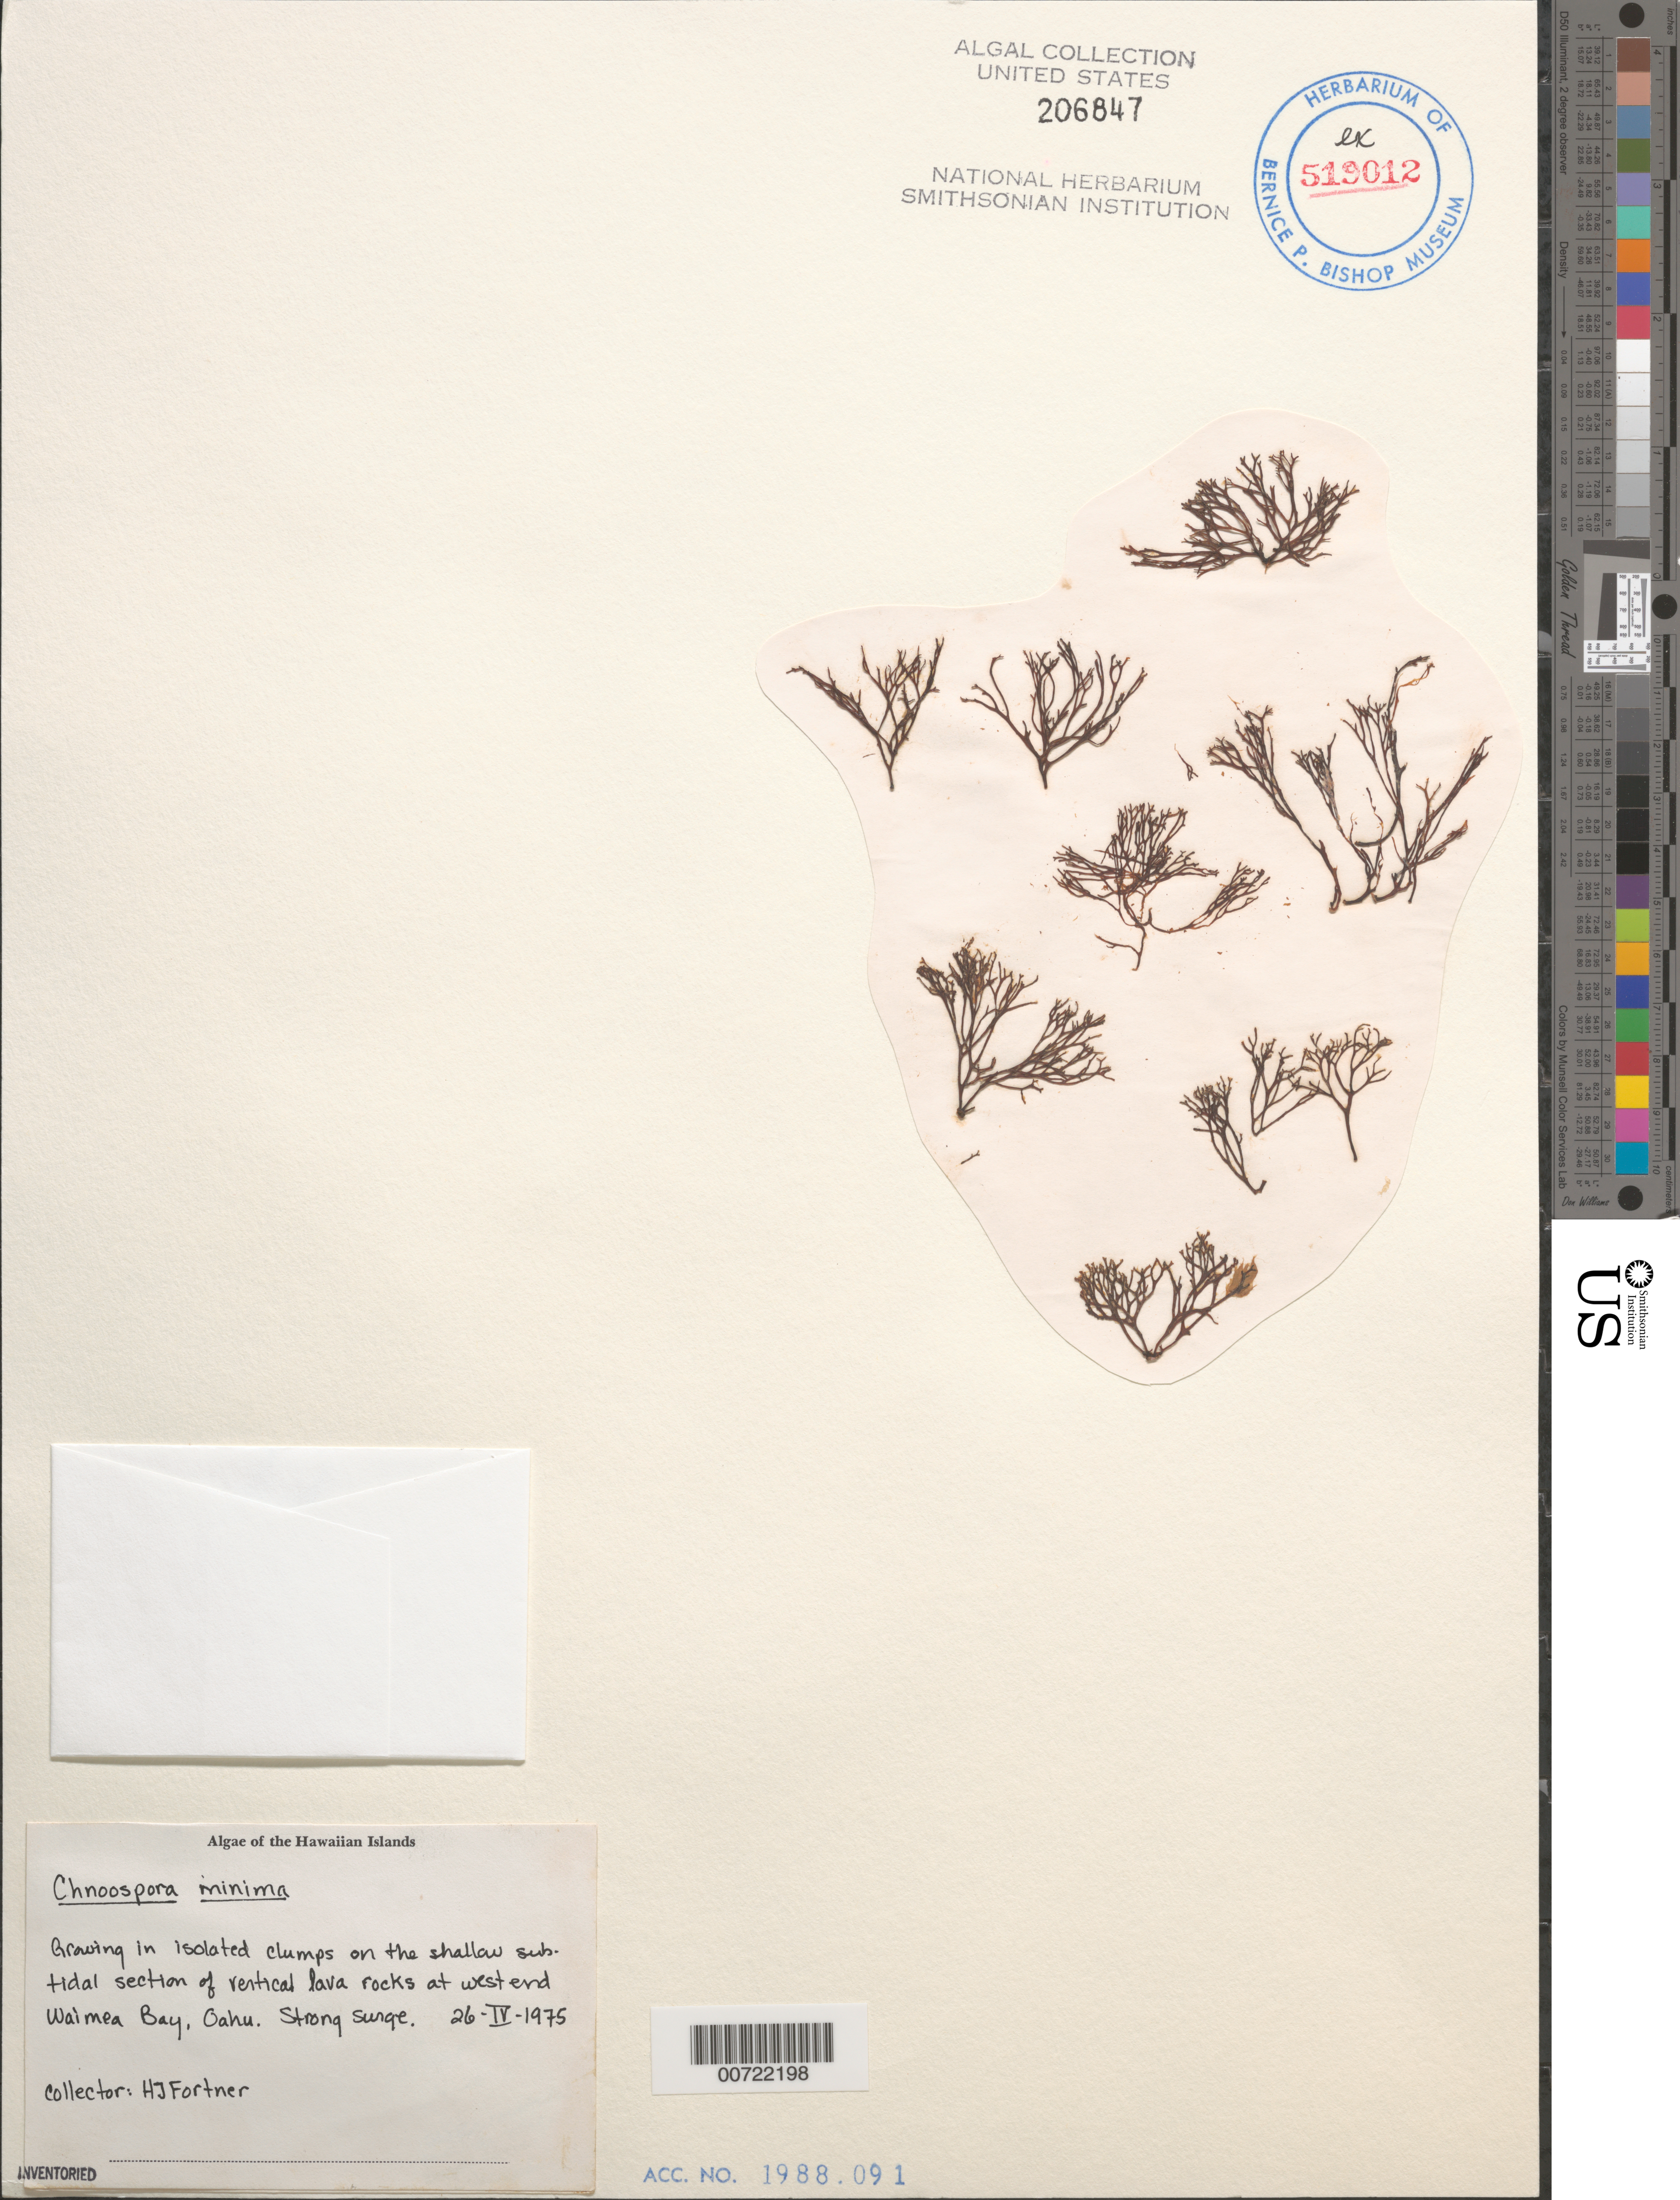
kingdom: Chromista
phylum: Ochrophyta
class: Phaeophyceae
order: Scytosiphonales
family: Scytosiphonaceae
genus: Chnoospora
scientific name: Chnoospora minima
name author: (Hering) Papenf.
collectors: H. Fortner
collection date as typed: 26 Apr 1975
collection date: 1975-04-26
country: United States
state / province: Hawaii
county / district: Honolulu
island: Oahu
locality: Waimea Bay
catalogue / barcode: US 206847